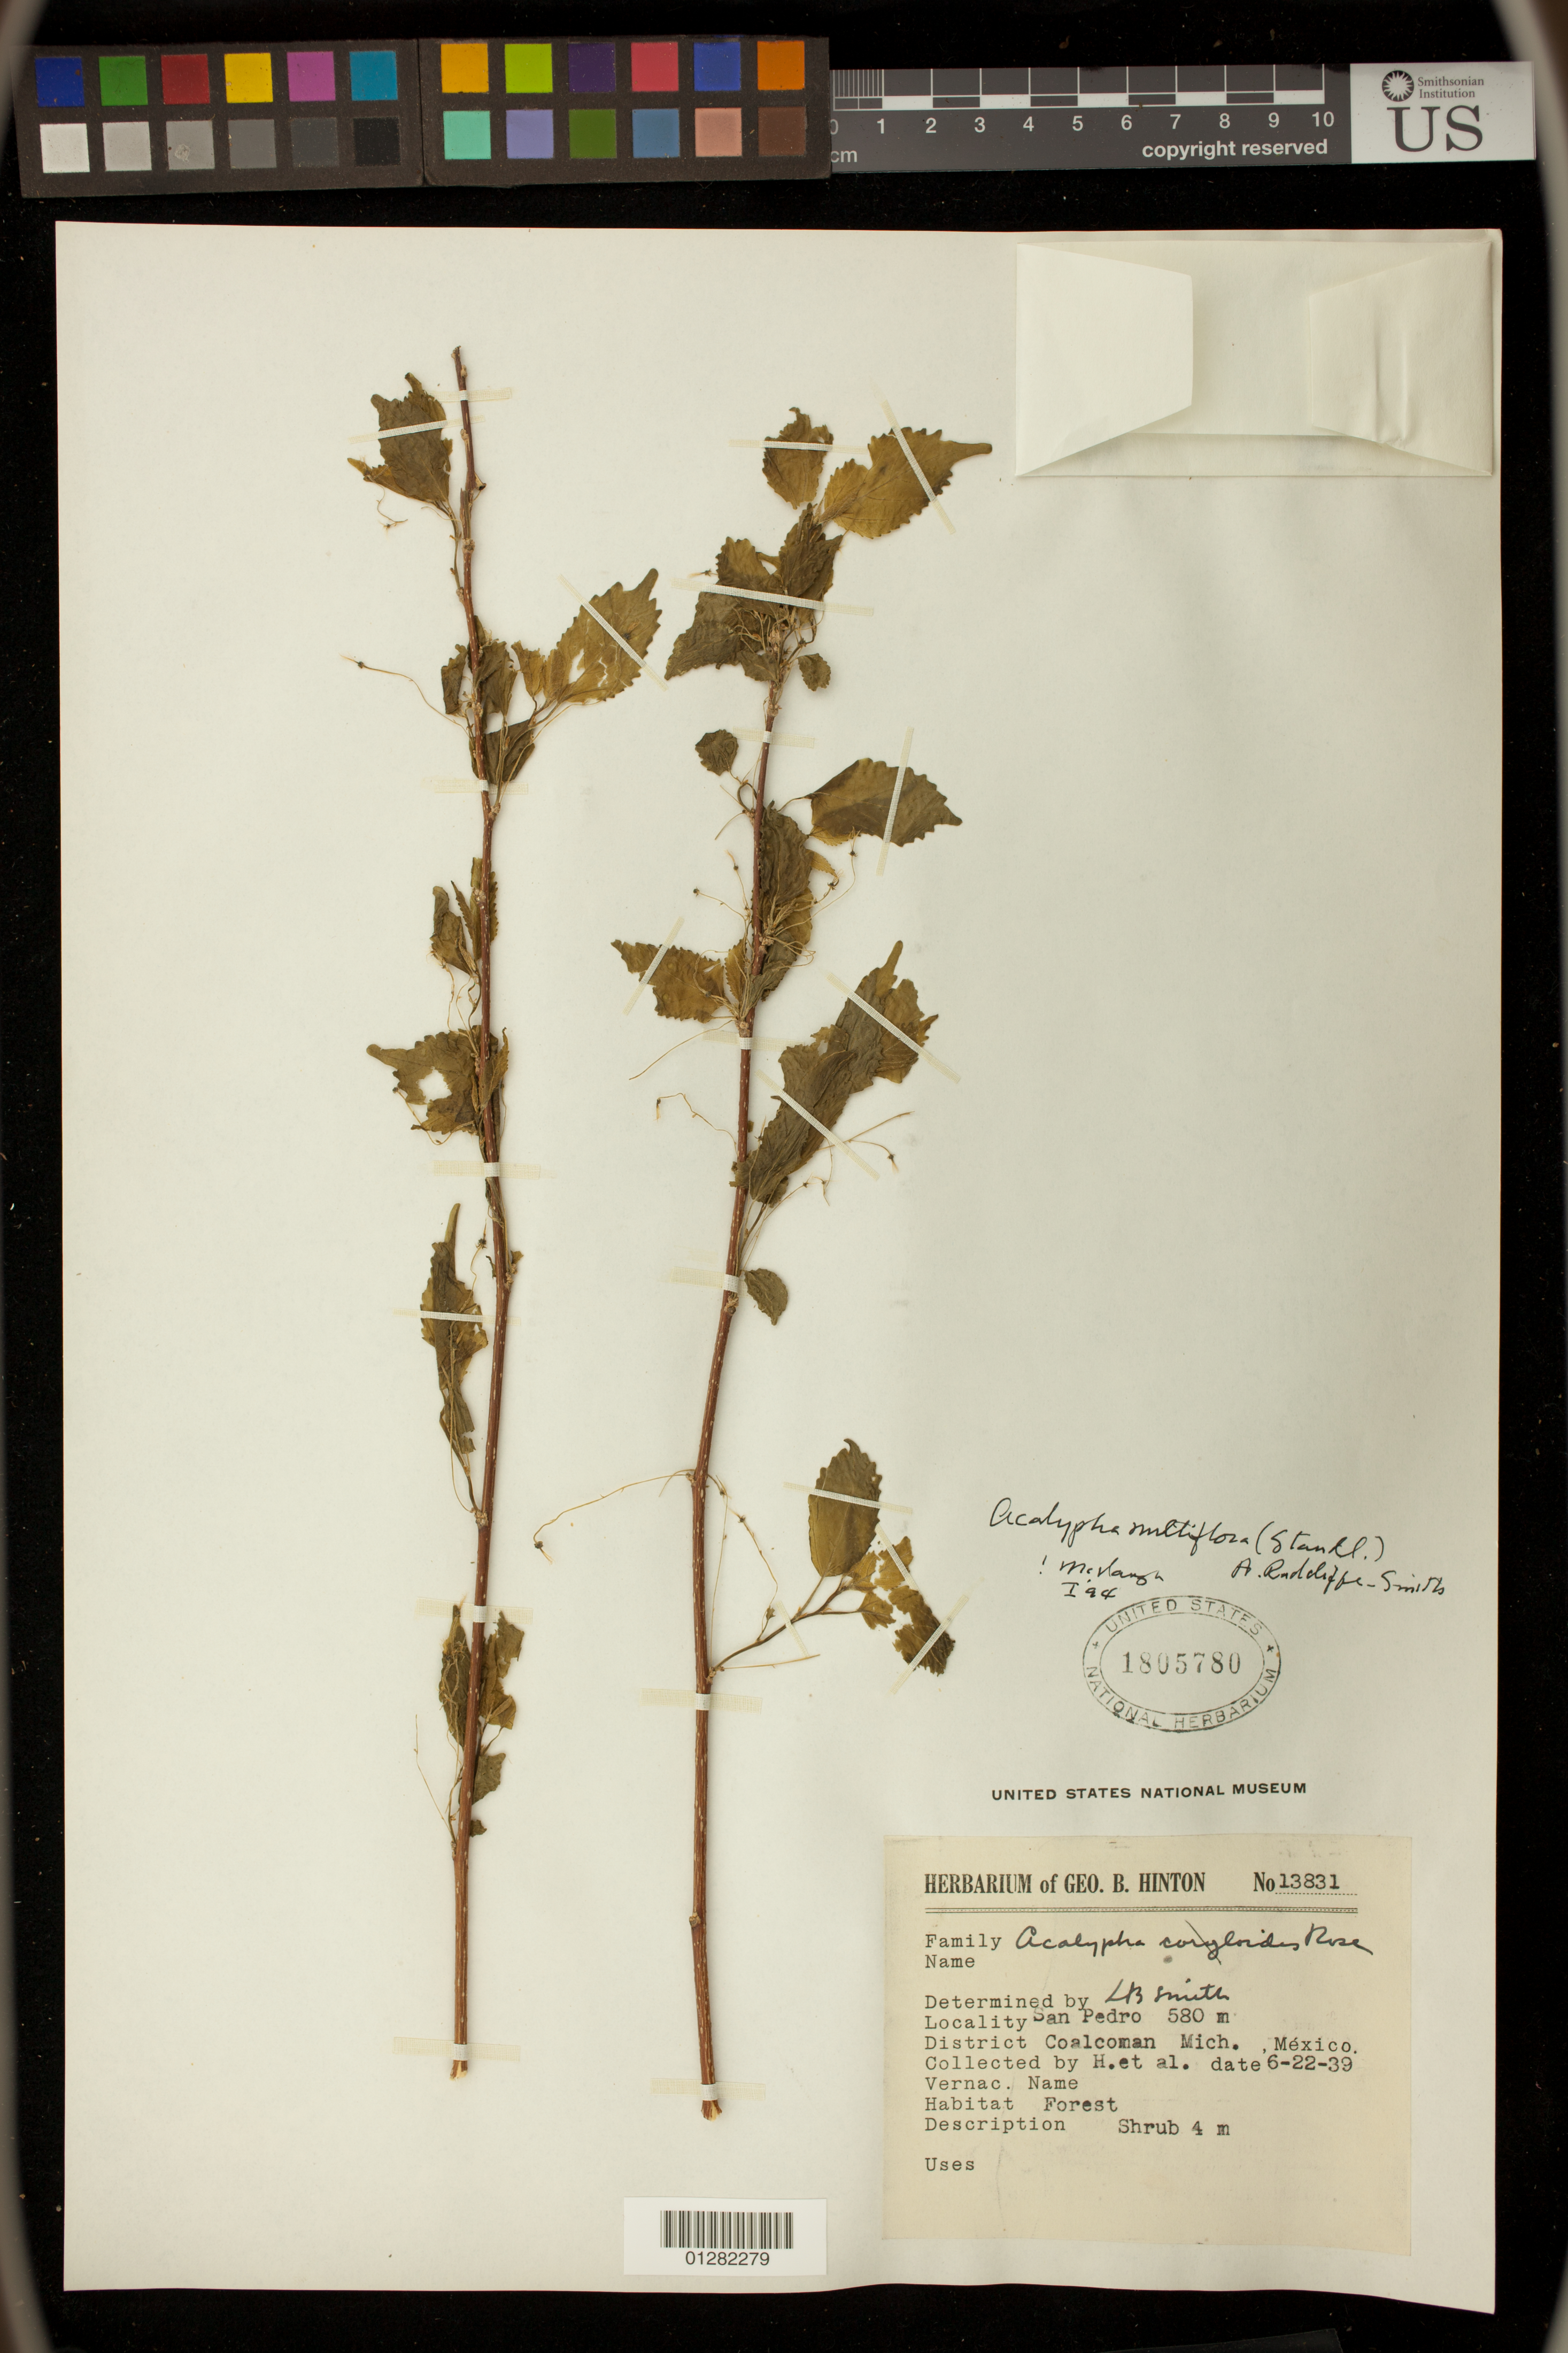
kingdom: Plantae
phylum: Tracheophyta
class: Magnoliopsida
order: Malpighiales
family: Euphorbiaceae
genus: Acalypha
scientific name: Acalypha multiflora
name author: (Standl.) Radcl.-Sm.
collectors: R. M. King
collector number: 13831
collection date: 1939-06-22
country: Mexico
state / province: Michoacán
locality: San Pedro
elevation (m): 580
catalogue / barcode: US 1805780